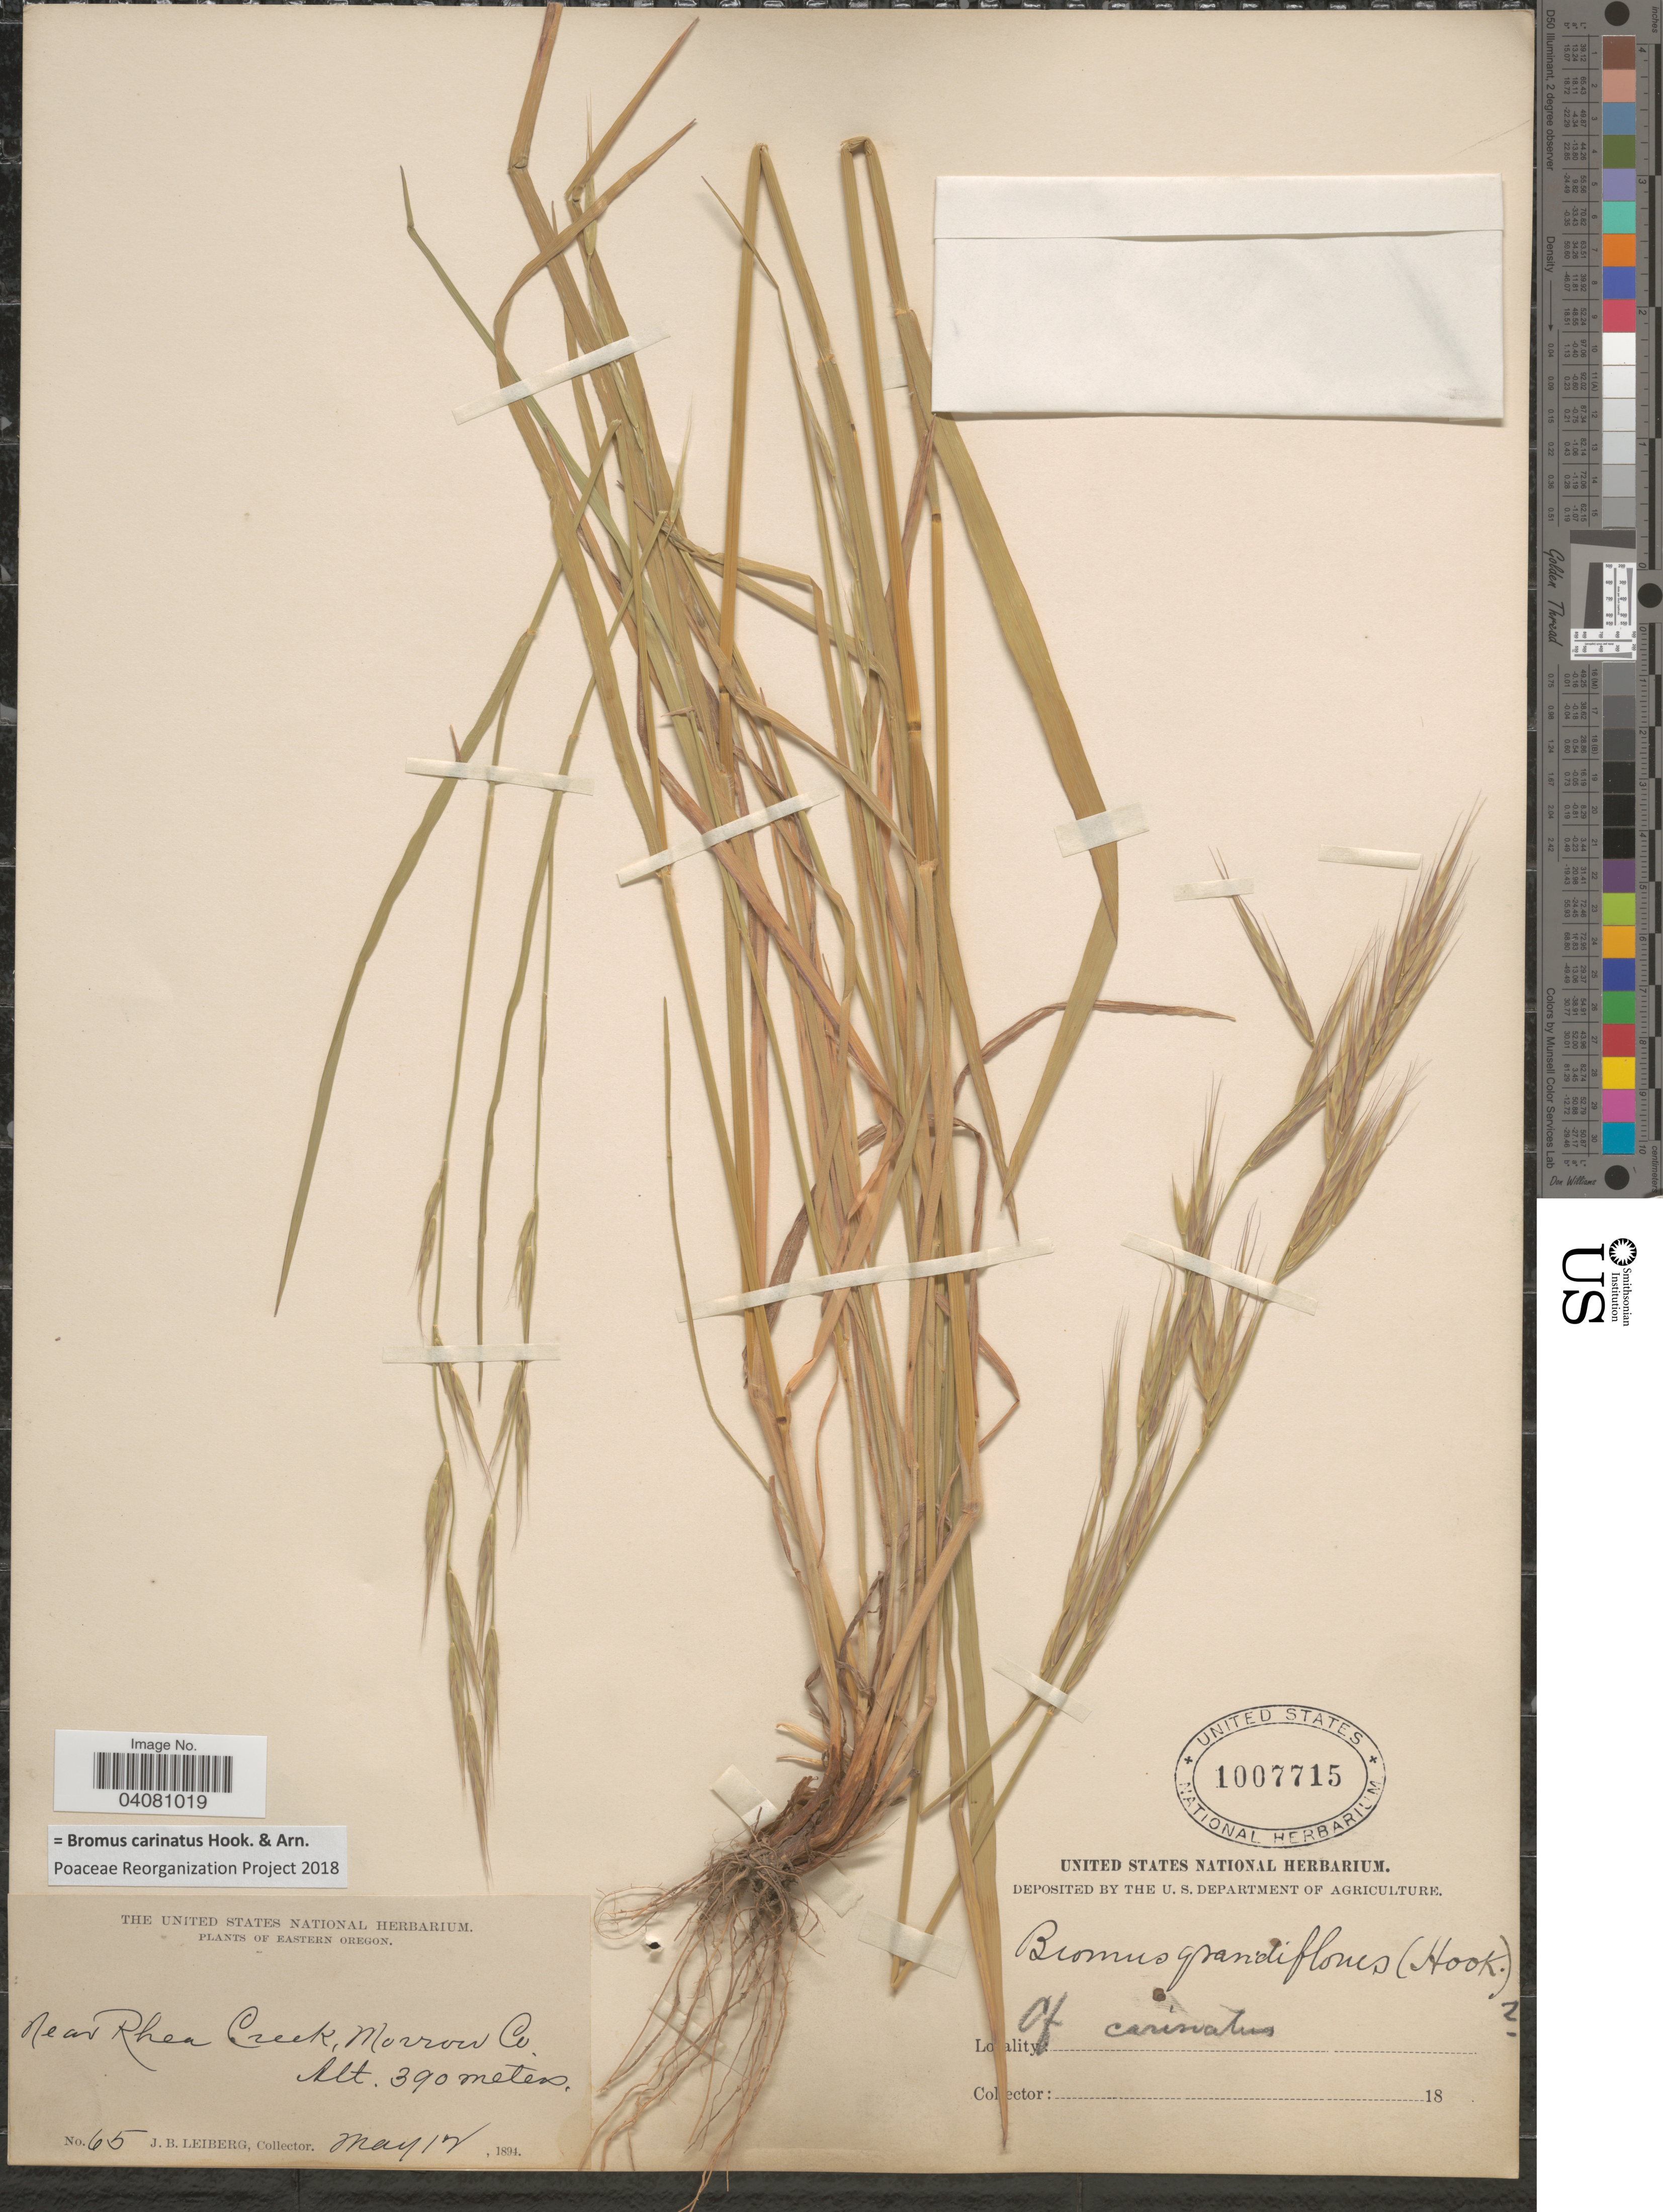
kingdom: Plantae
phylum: Tracheophyta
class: Liliopsida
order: Poales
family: Poaceae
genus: Bromus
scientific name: Bromus carinatus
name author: Hook. & Arn.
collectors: J. B. Leiberg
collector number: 65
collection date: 1894-05-12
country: United States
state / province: Oregon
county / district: Morrow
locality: Eastern Oregon. Near Rhea Creek, Morrow Co.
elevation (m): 390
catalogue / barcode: US 1007715